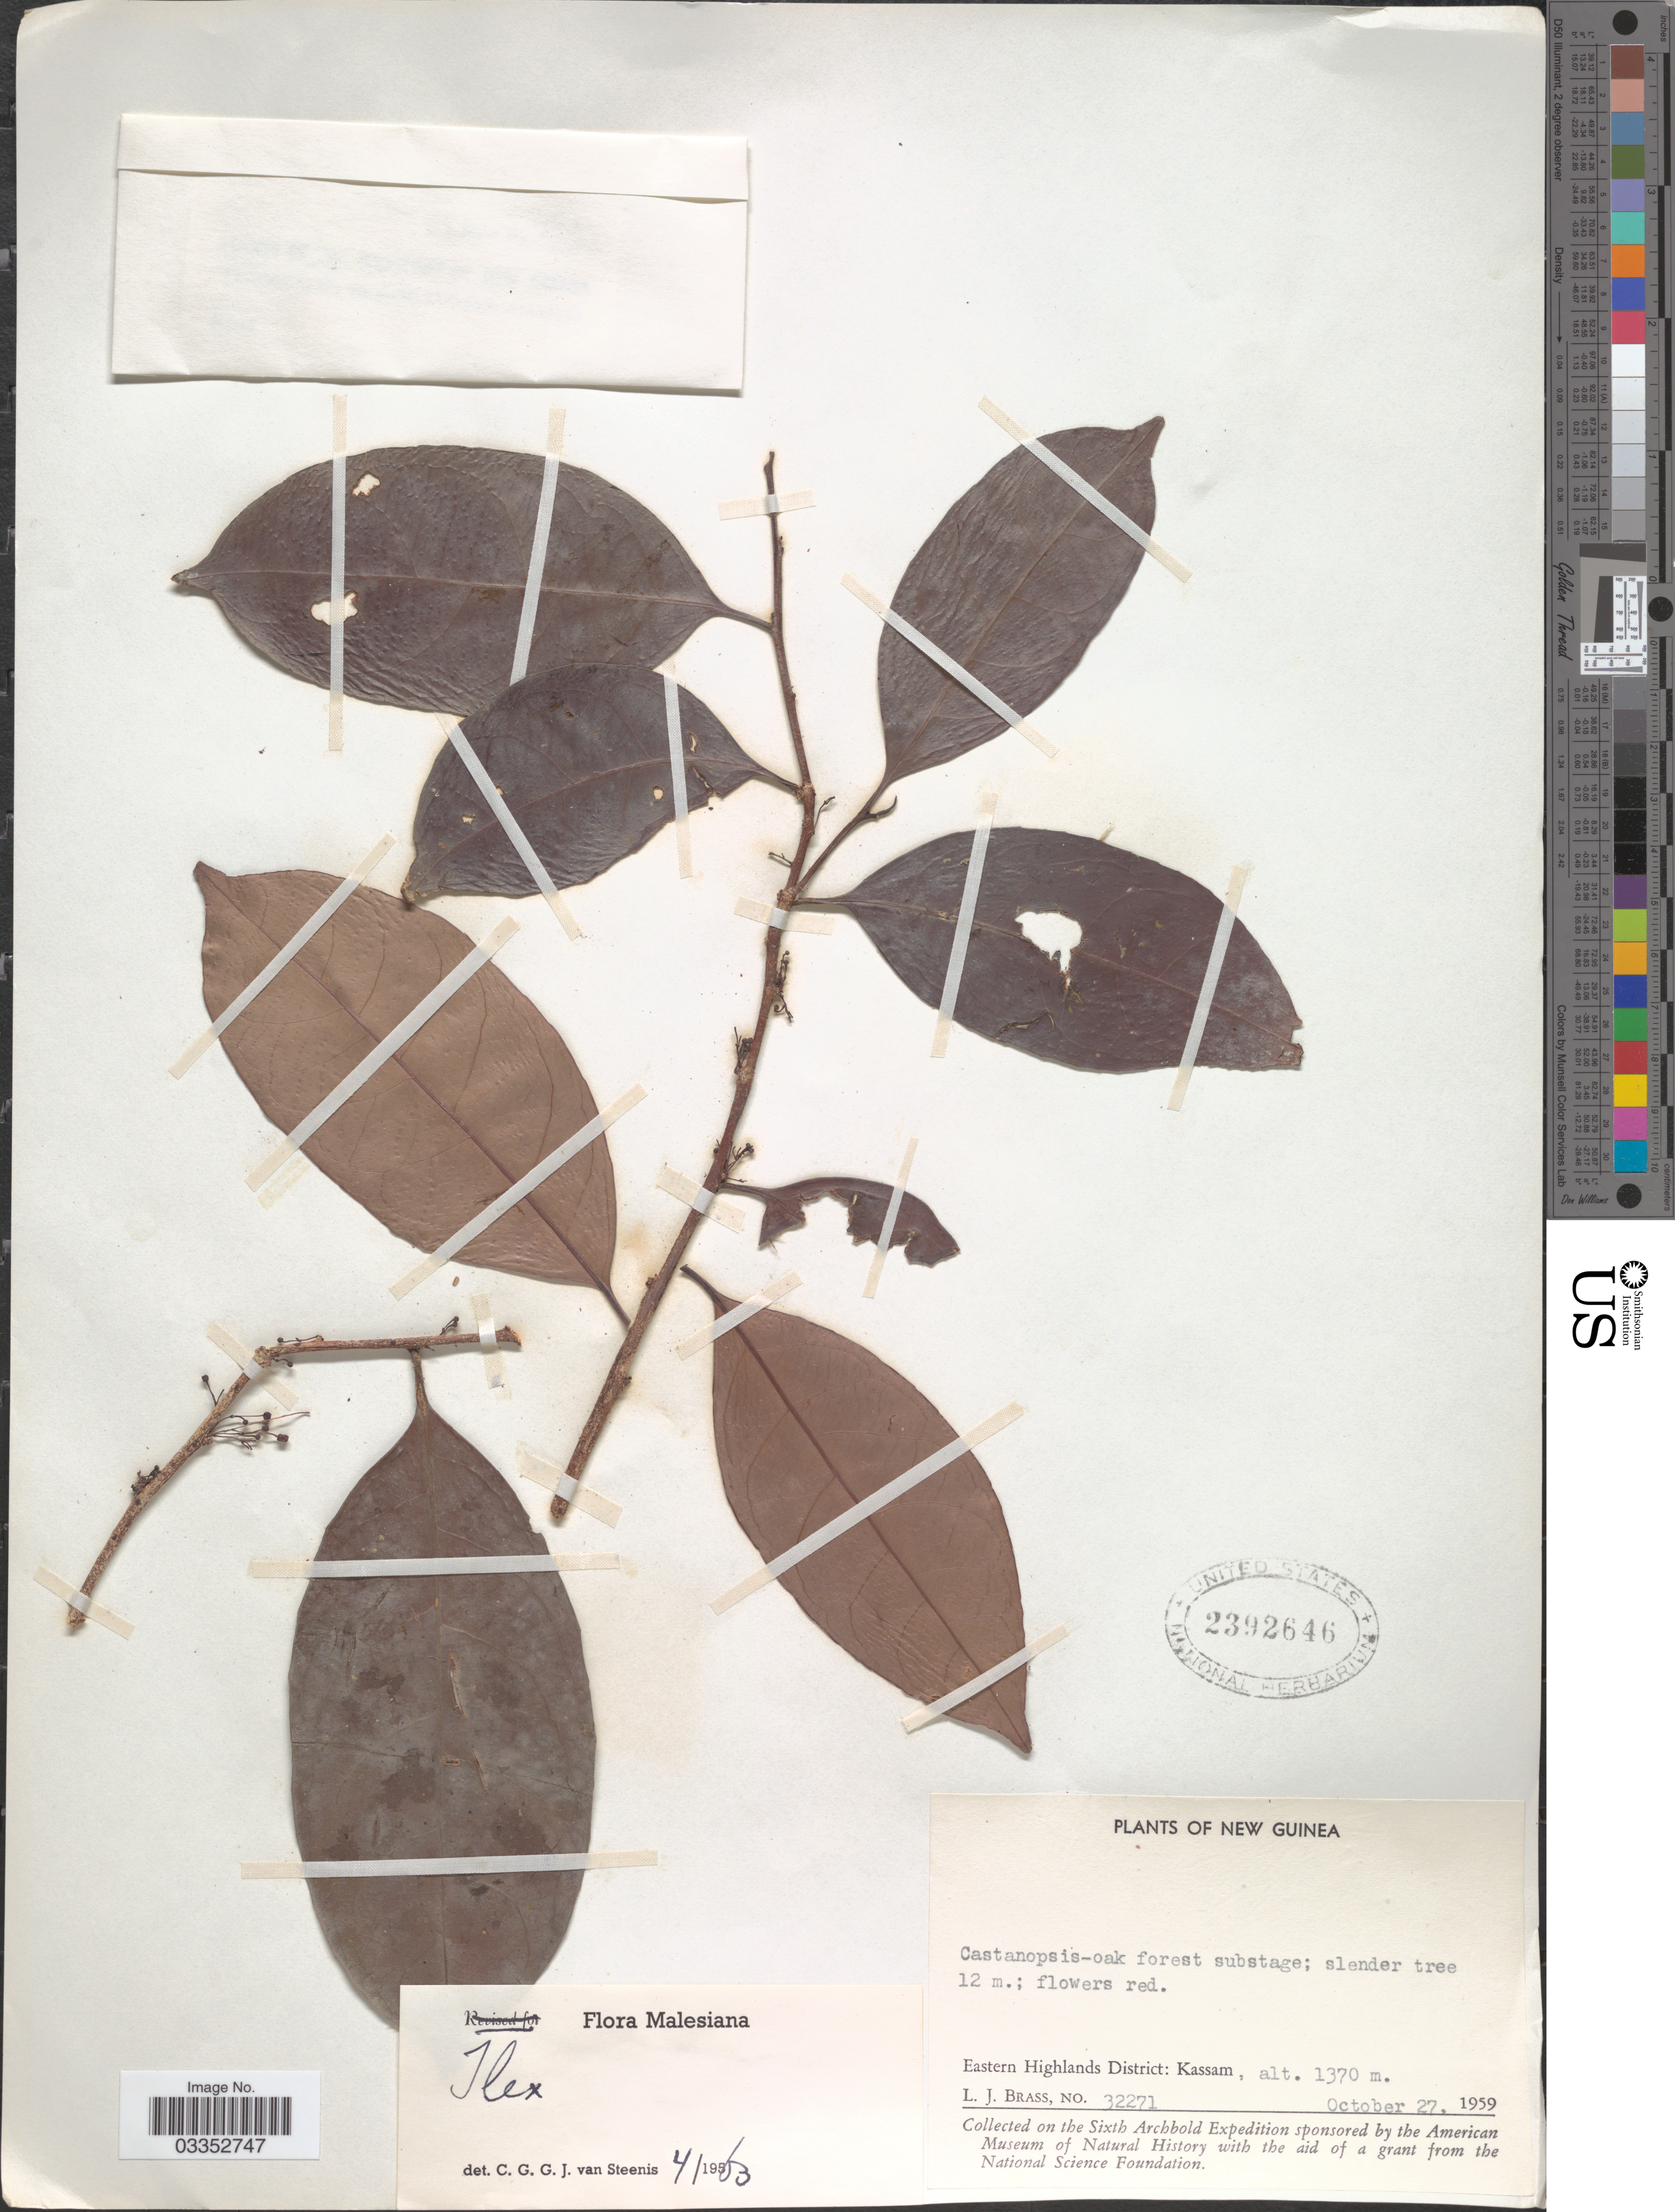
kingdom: Plantae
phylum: Tracheophyta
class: Magnoliopsida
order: Aquifoliales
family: Aquifoliaceae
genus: Ilex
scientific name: Ilex sp.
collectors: L. J. Brass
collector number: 32271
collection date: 1959-10-27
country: Papua New Guinea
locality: New Guinea. Eastern Highlands District: Kassam.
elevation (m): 1370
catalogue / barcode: US 2392646